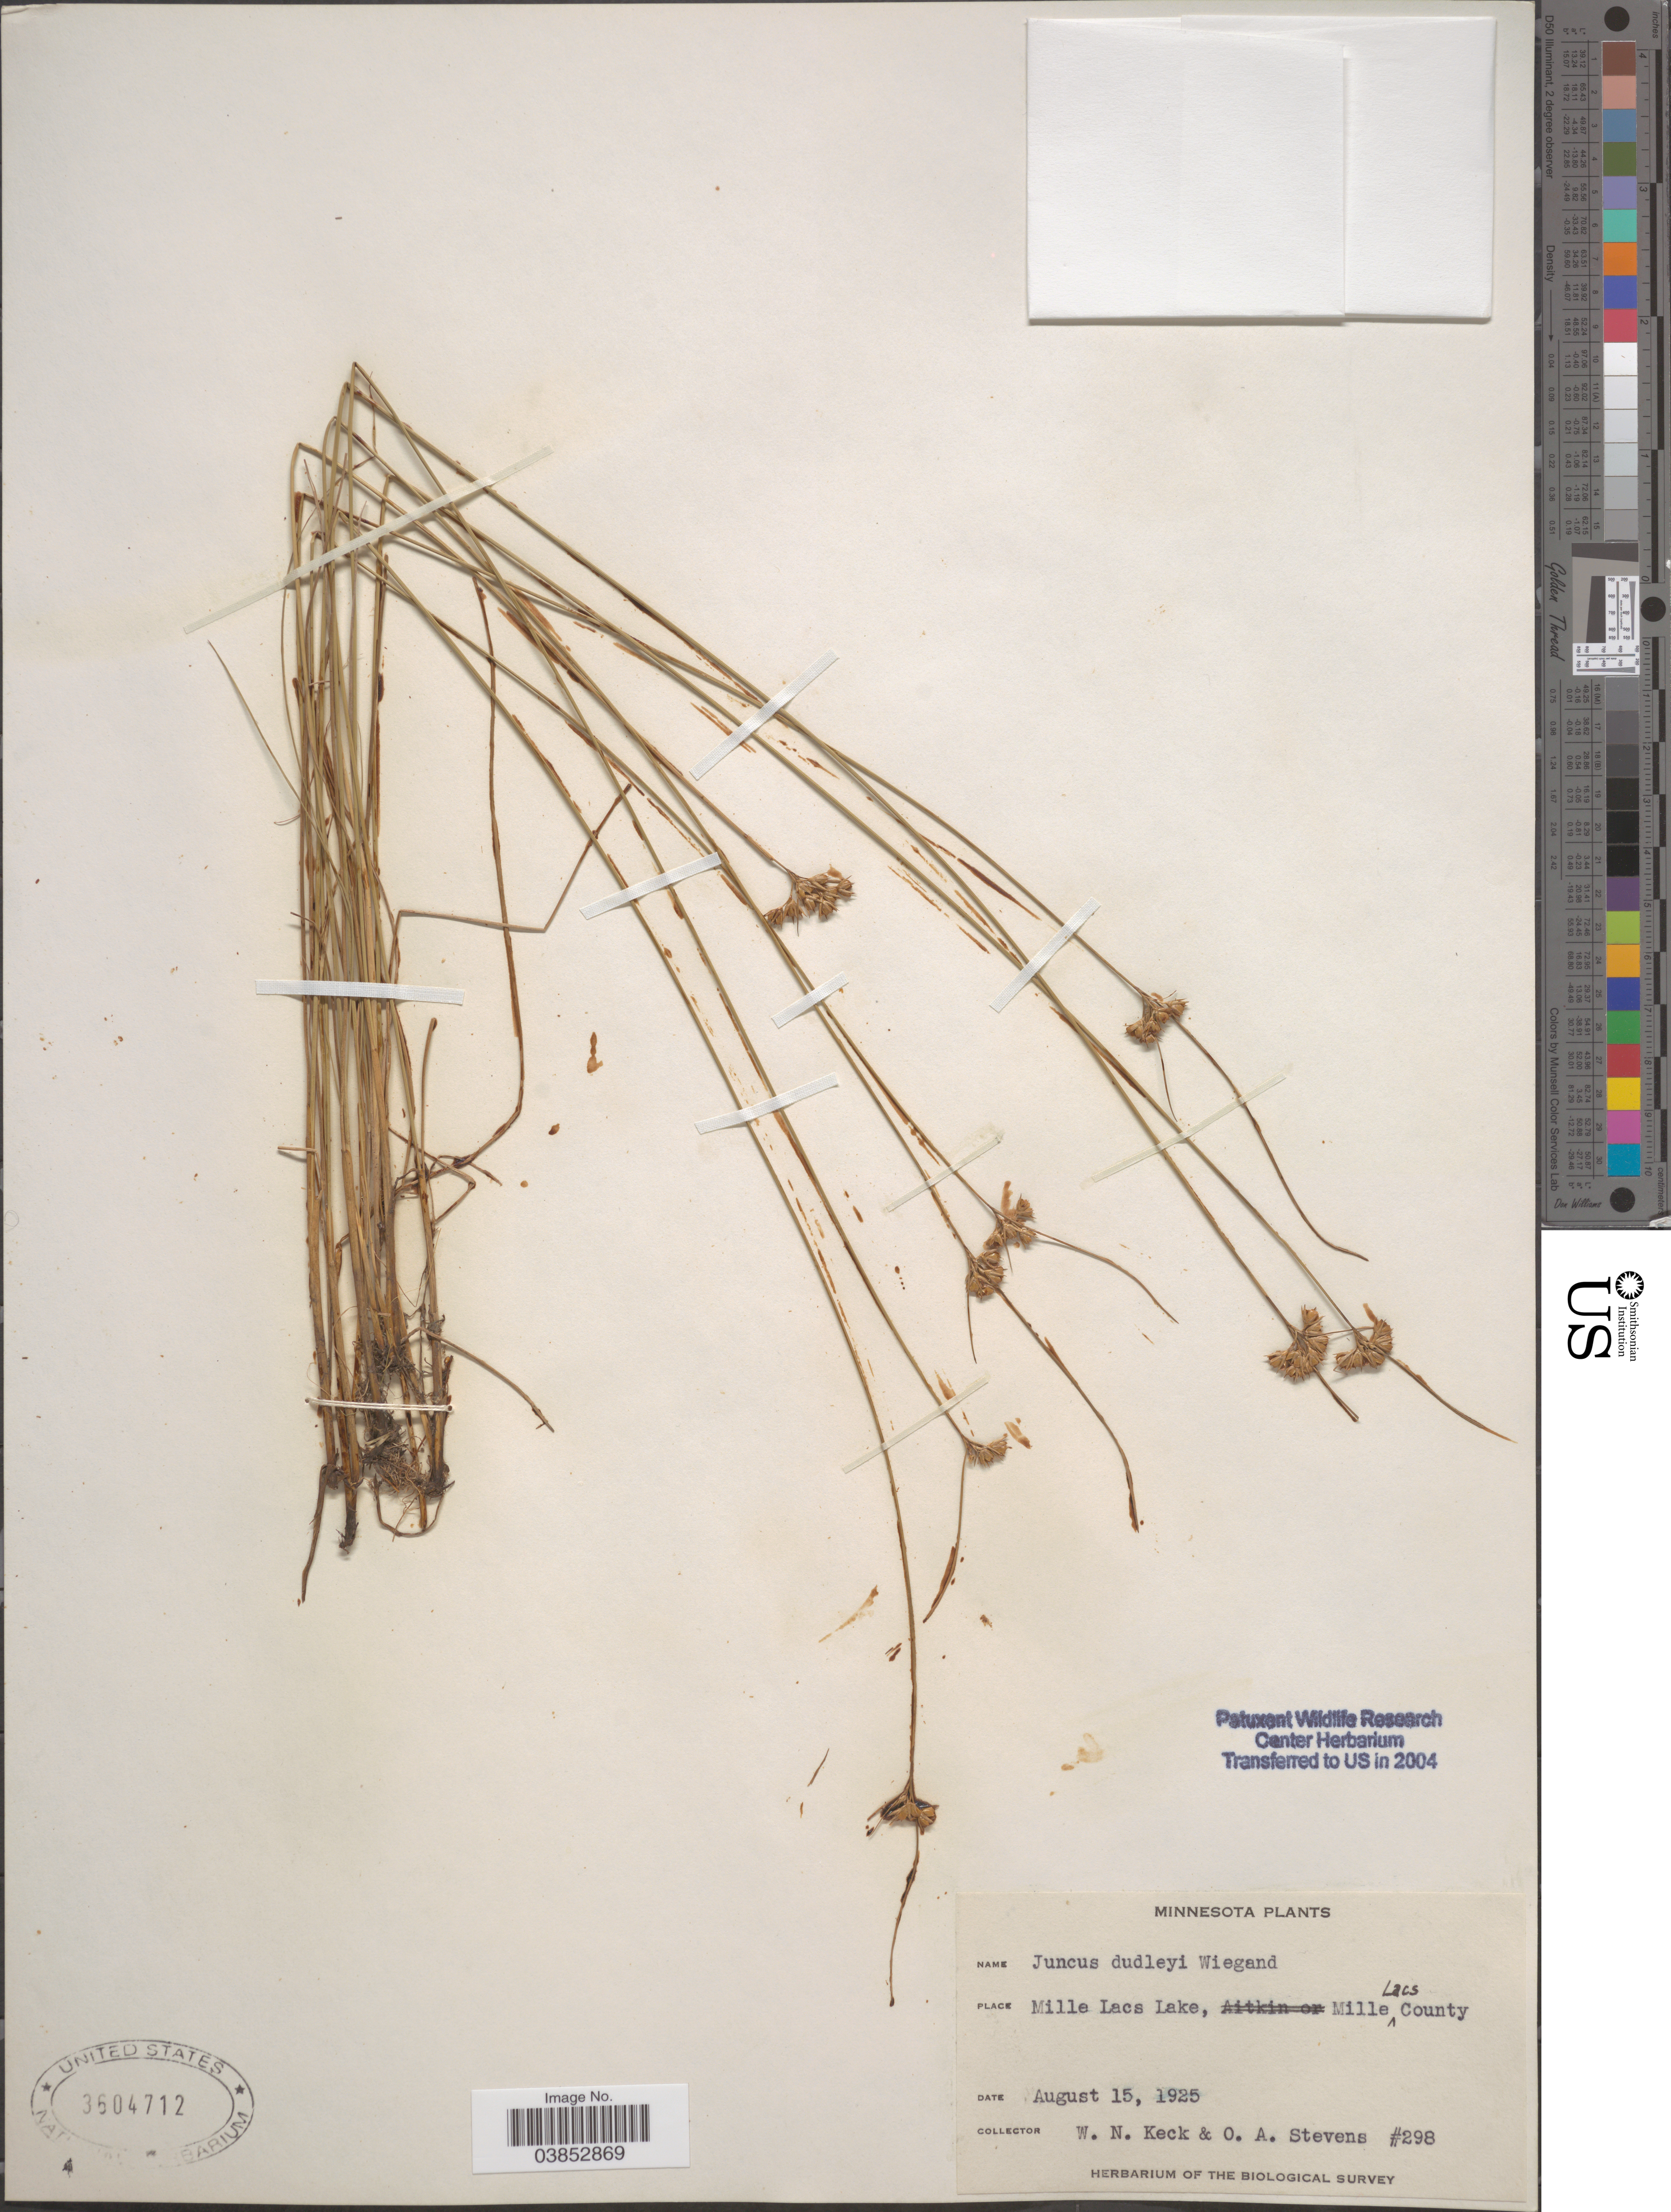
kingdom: Plantae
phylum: Tracheophyta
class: Liliopsida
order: Poales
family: Juncaceae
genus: Juncus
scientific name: Juncus dudleyi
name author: Wiegand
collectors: W. Keck & O. A. Stevens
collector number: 298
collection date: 1925-08-15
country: United States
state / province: Minnesota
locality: Mille Lacs Lake, Mille Lacs County.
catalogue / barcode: US 3604712